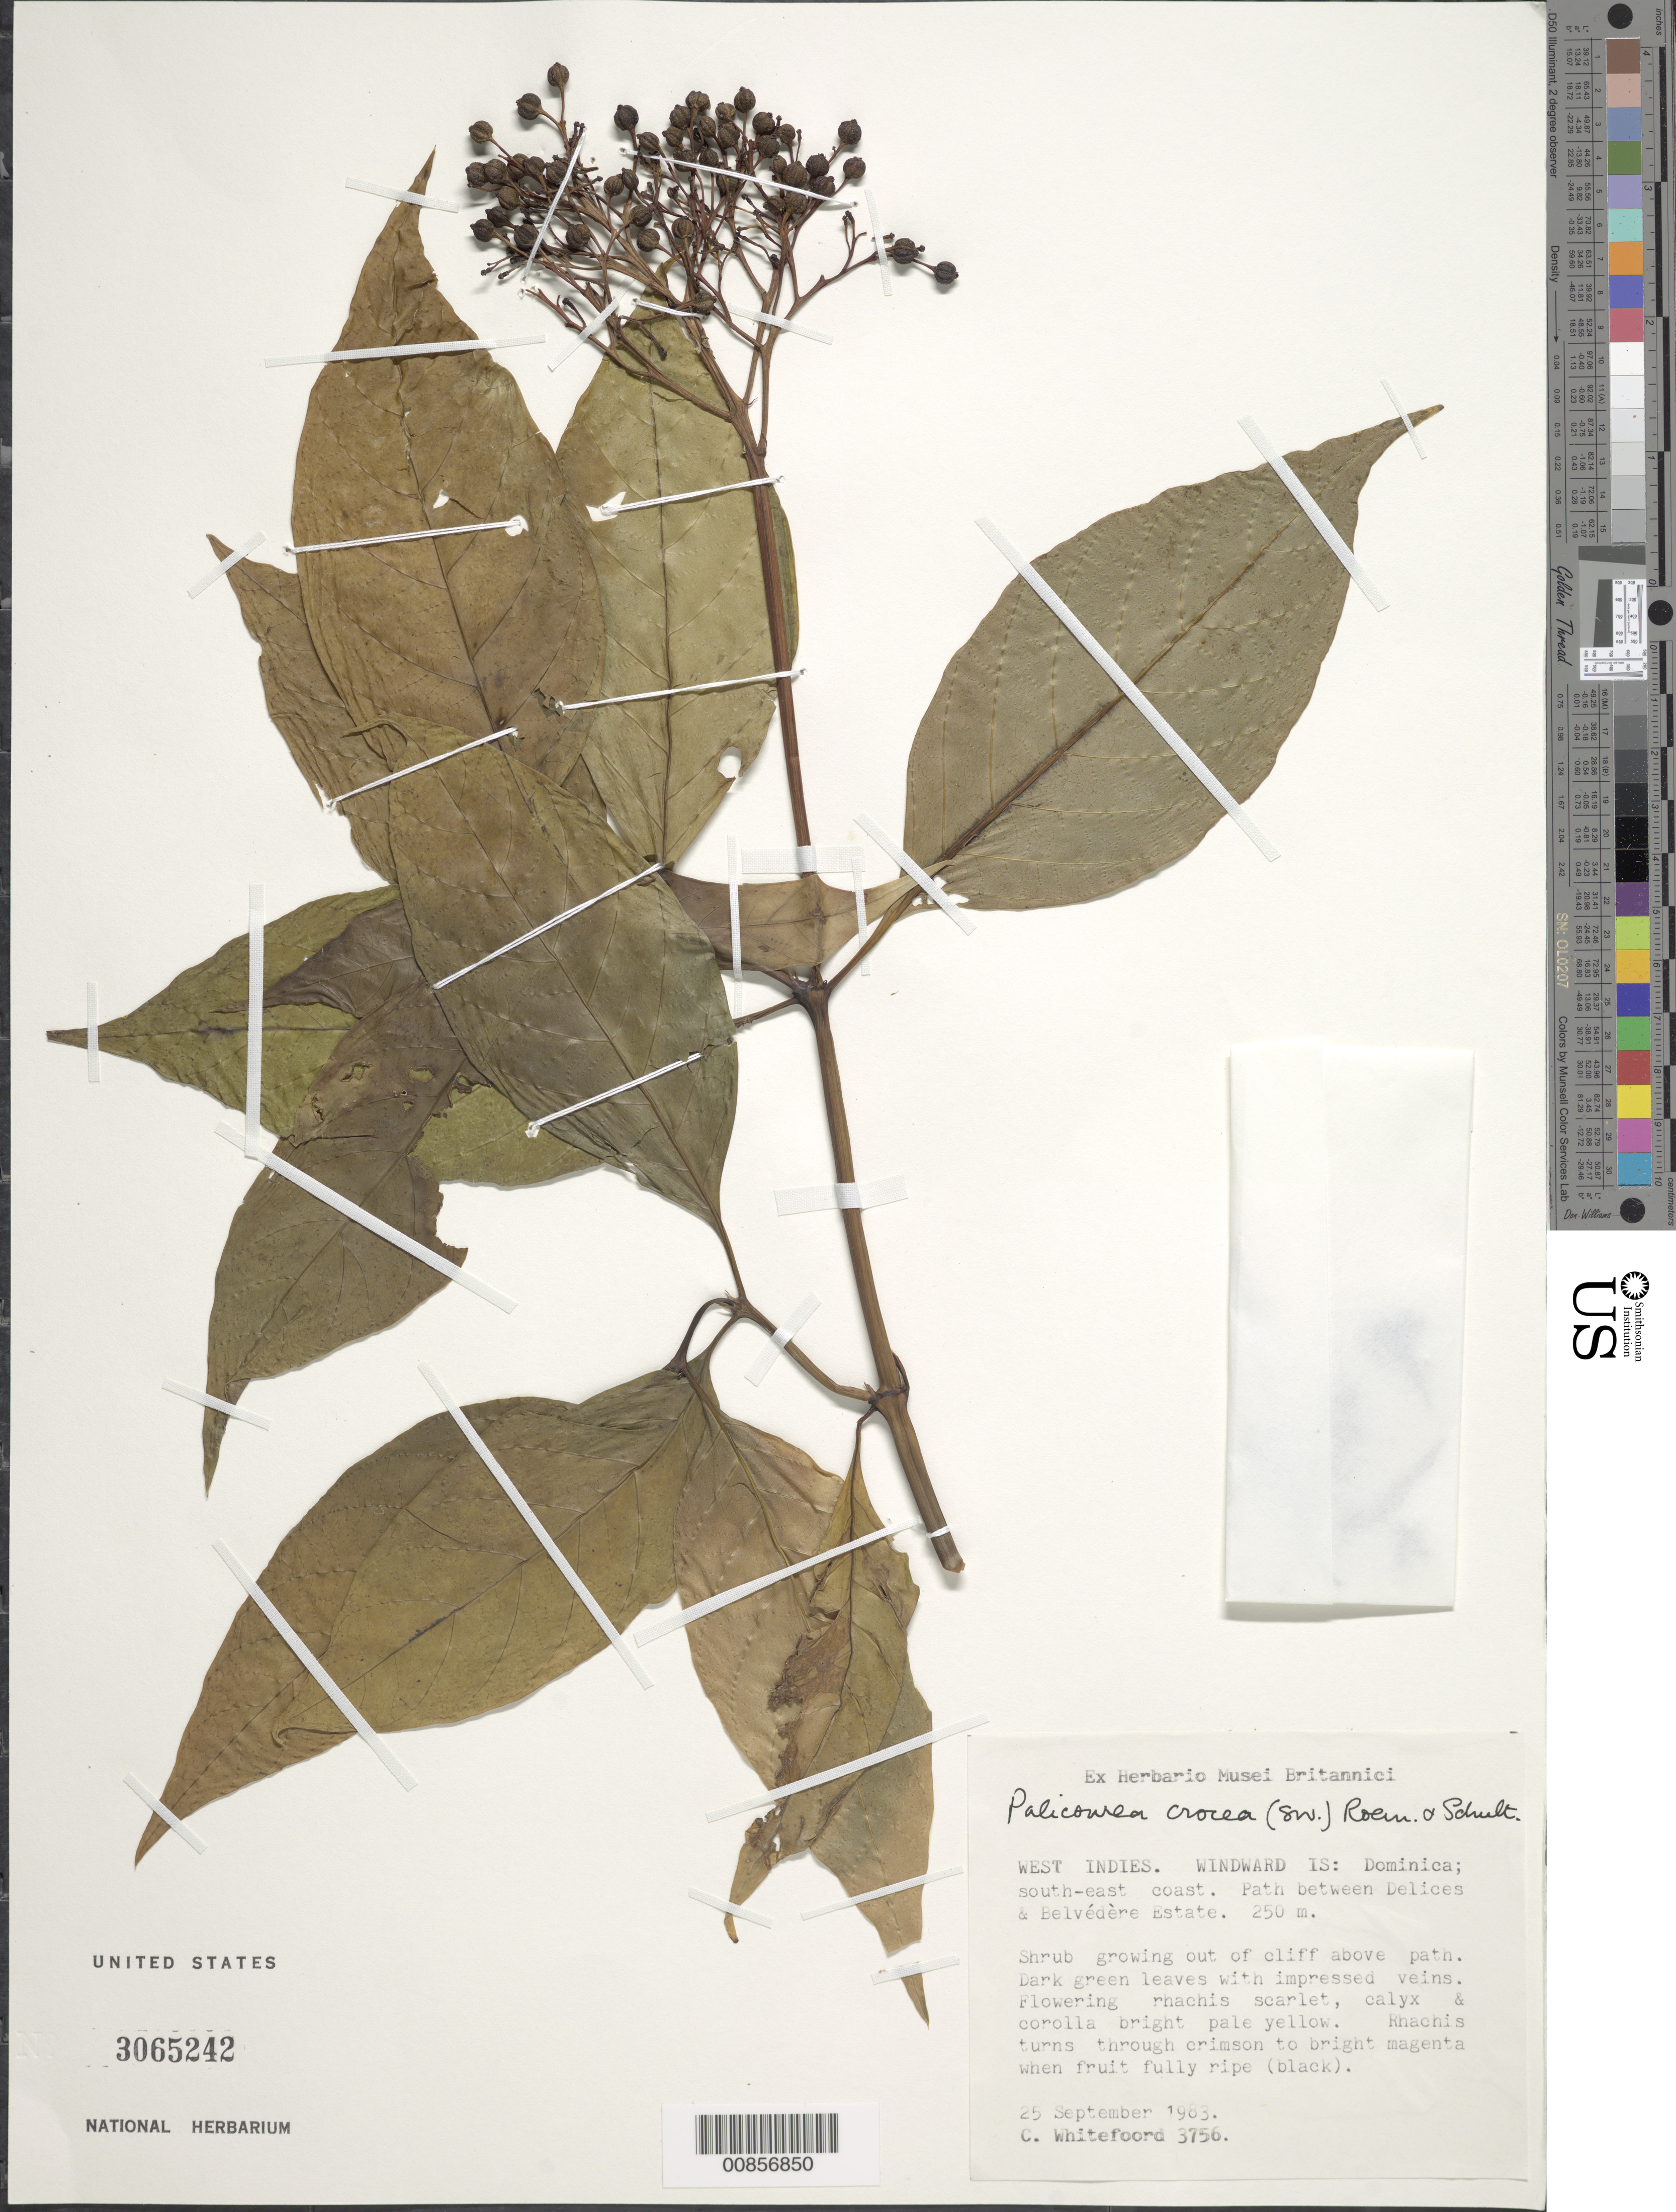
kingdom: Plantae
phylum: Tracheophyta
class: Magnoliopsida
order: Gentianales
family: Rubiaceae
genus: Palicourea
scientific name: Palicourea crocea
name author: (Sw.) Schult.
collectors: C. Whitefoord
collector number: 3756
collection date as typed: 25 Sep 1983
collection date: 1983-09-25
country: Dominica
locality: Southeast coast. Path between Delices and Belvédère Estate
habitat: Growing out of cliff above path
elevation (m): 250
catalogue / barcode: US 3065242